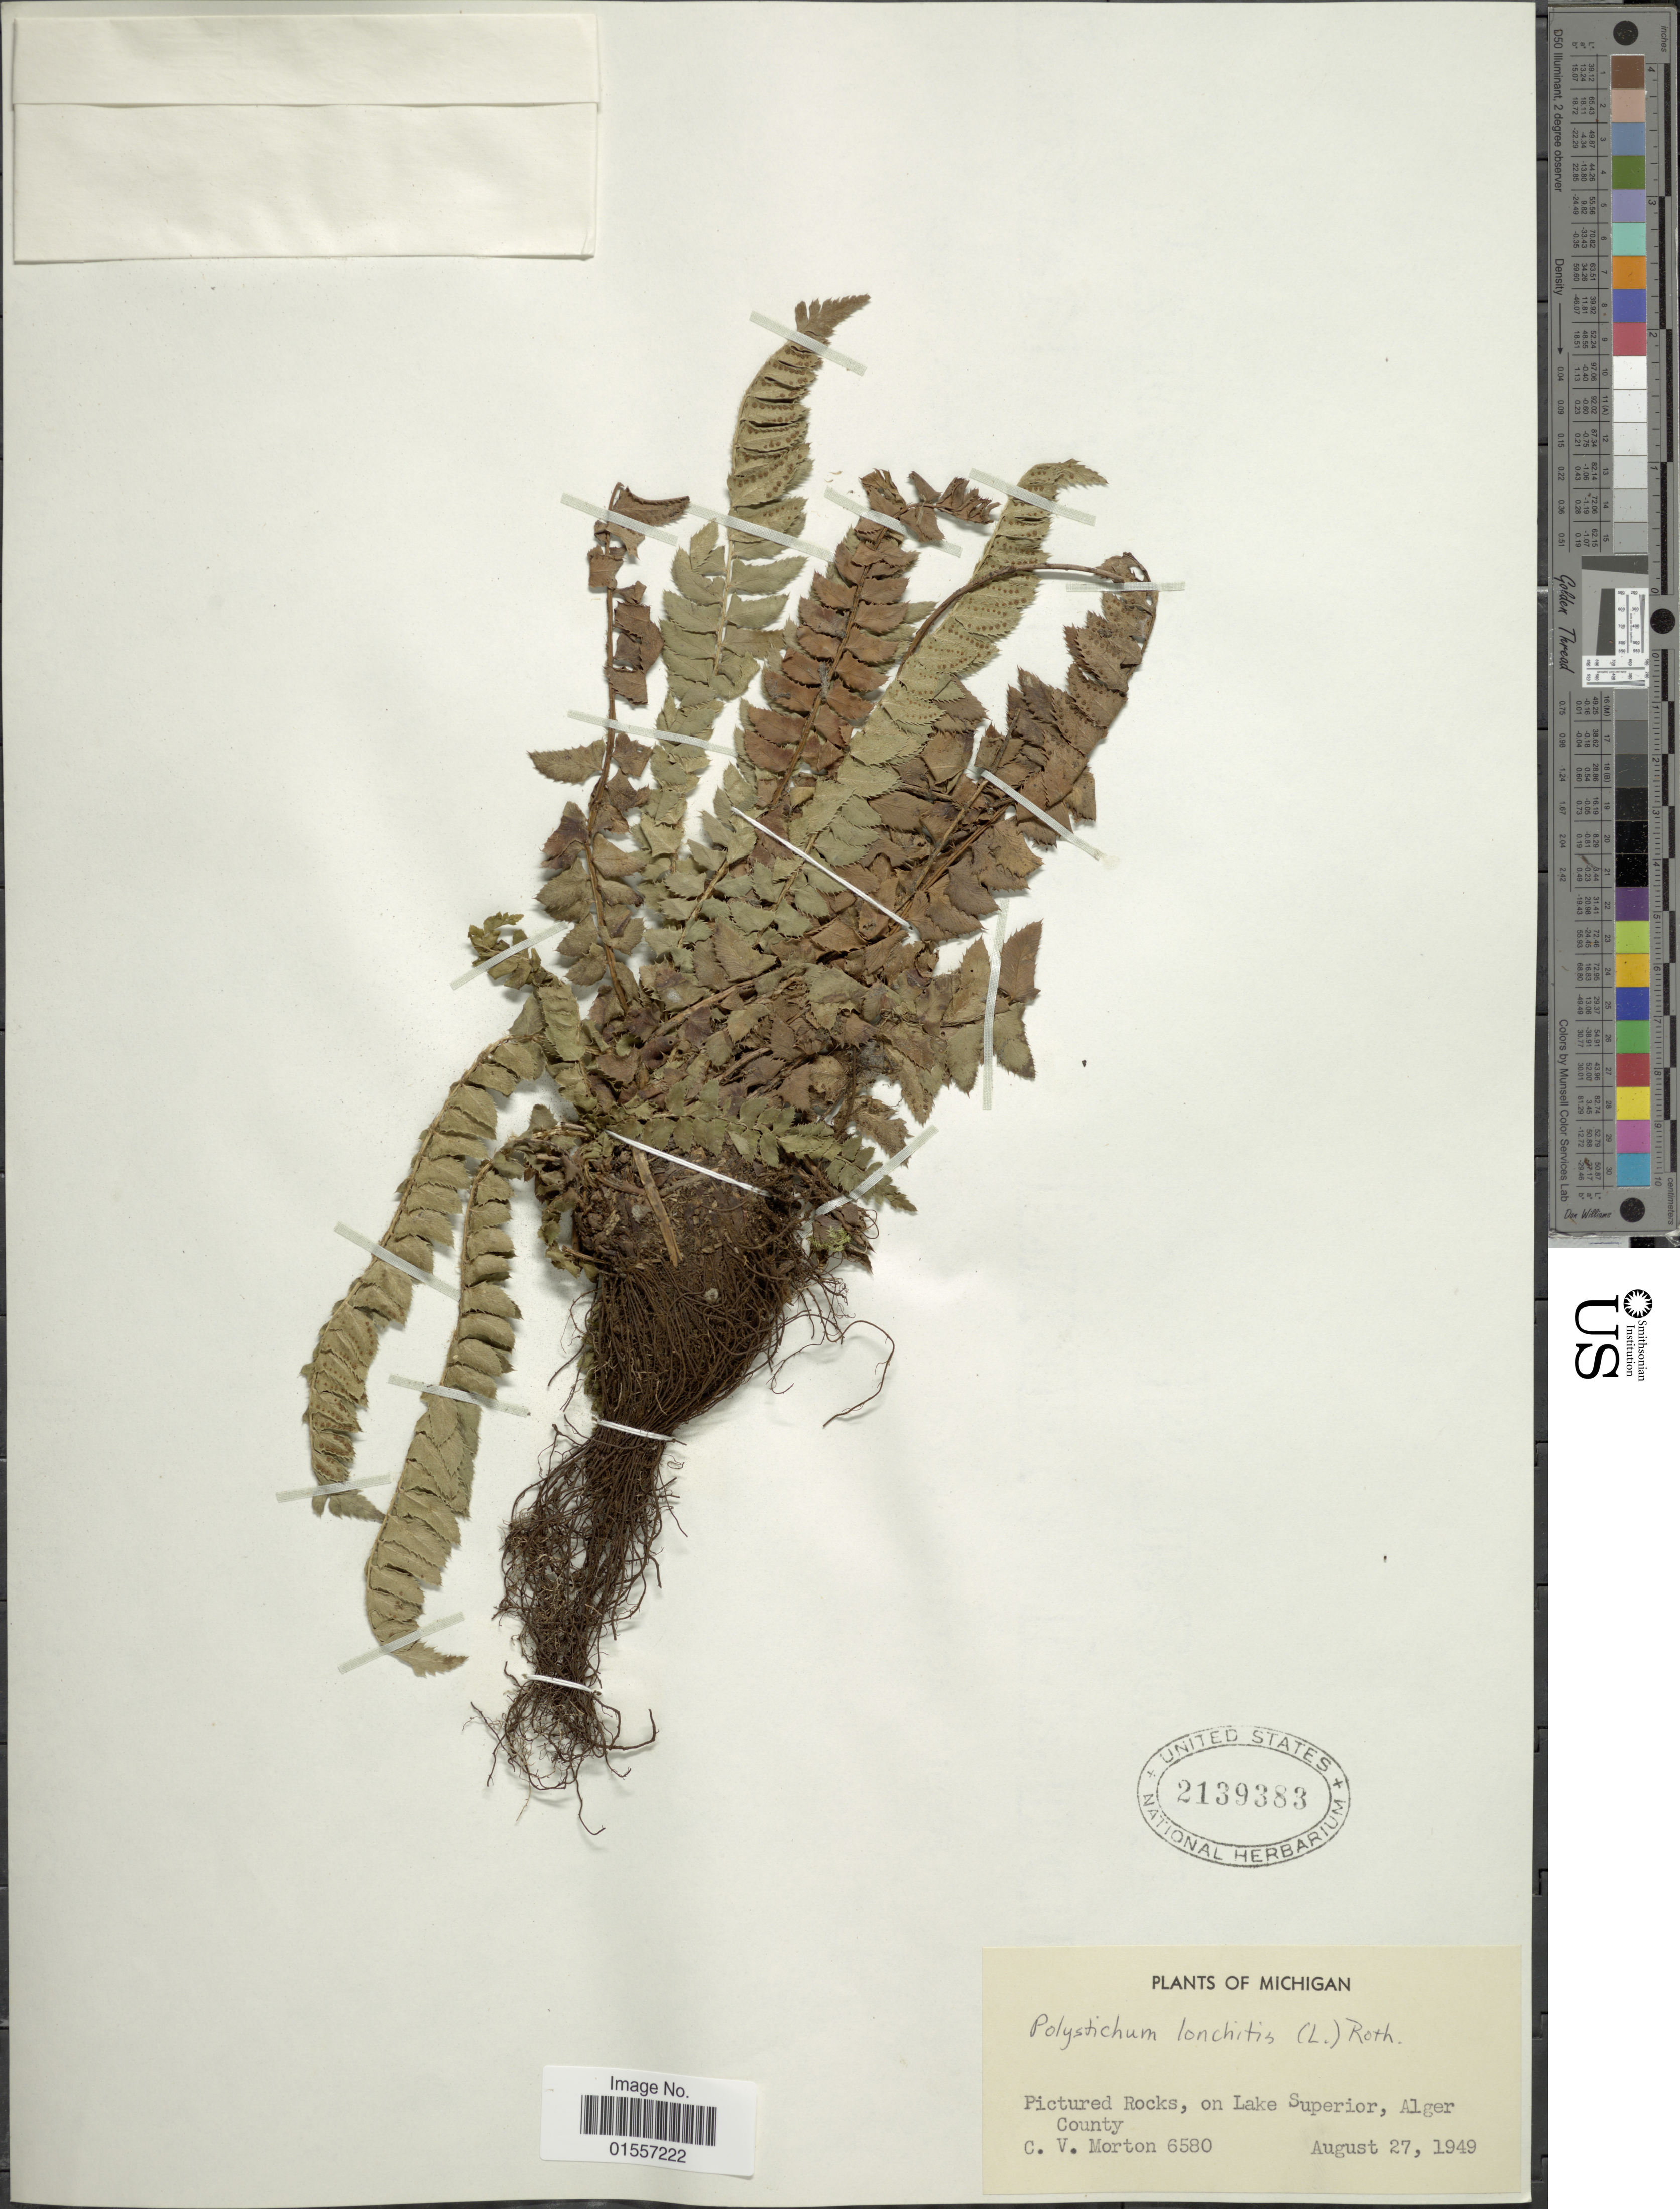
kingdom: Plantae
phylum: Tracheophyta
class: Polypodiopsida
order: Polypodiales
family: Dryopteridaceae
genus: Polystichum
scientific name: Polystichum lonchitis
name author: (Roth) L.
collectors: C. V. Morton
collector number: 6580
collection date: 1949-08-27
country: United States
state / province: Michigan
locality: Pictured Rocks, on Lake Superior, Alger County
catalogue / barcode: US 2139383